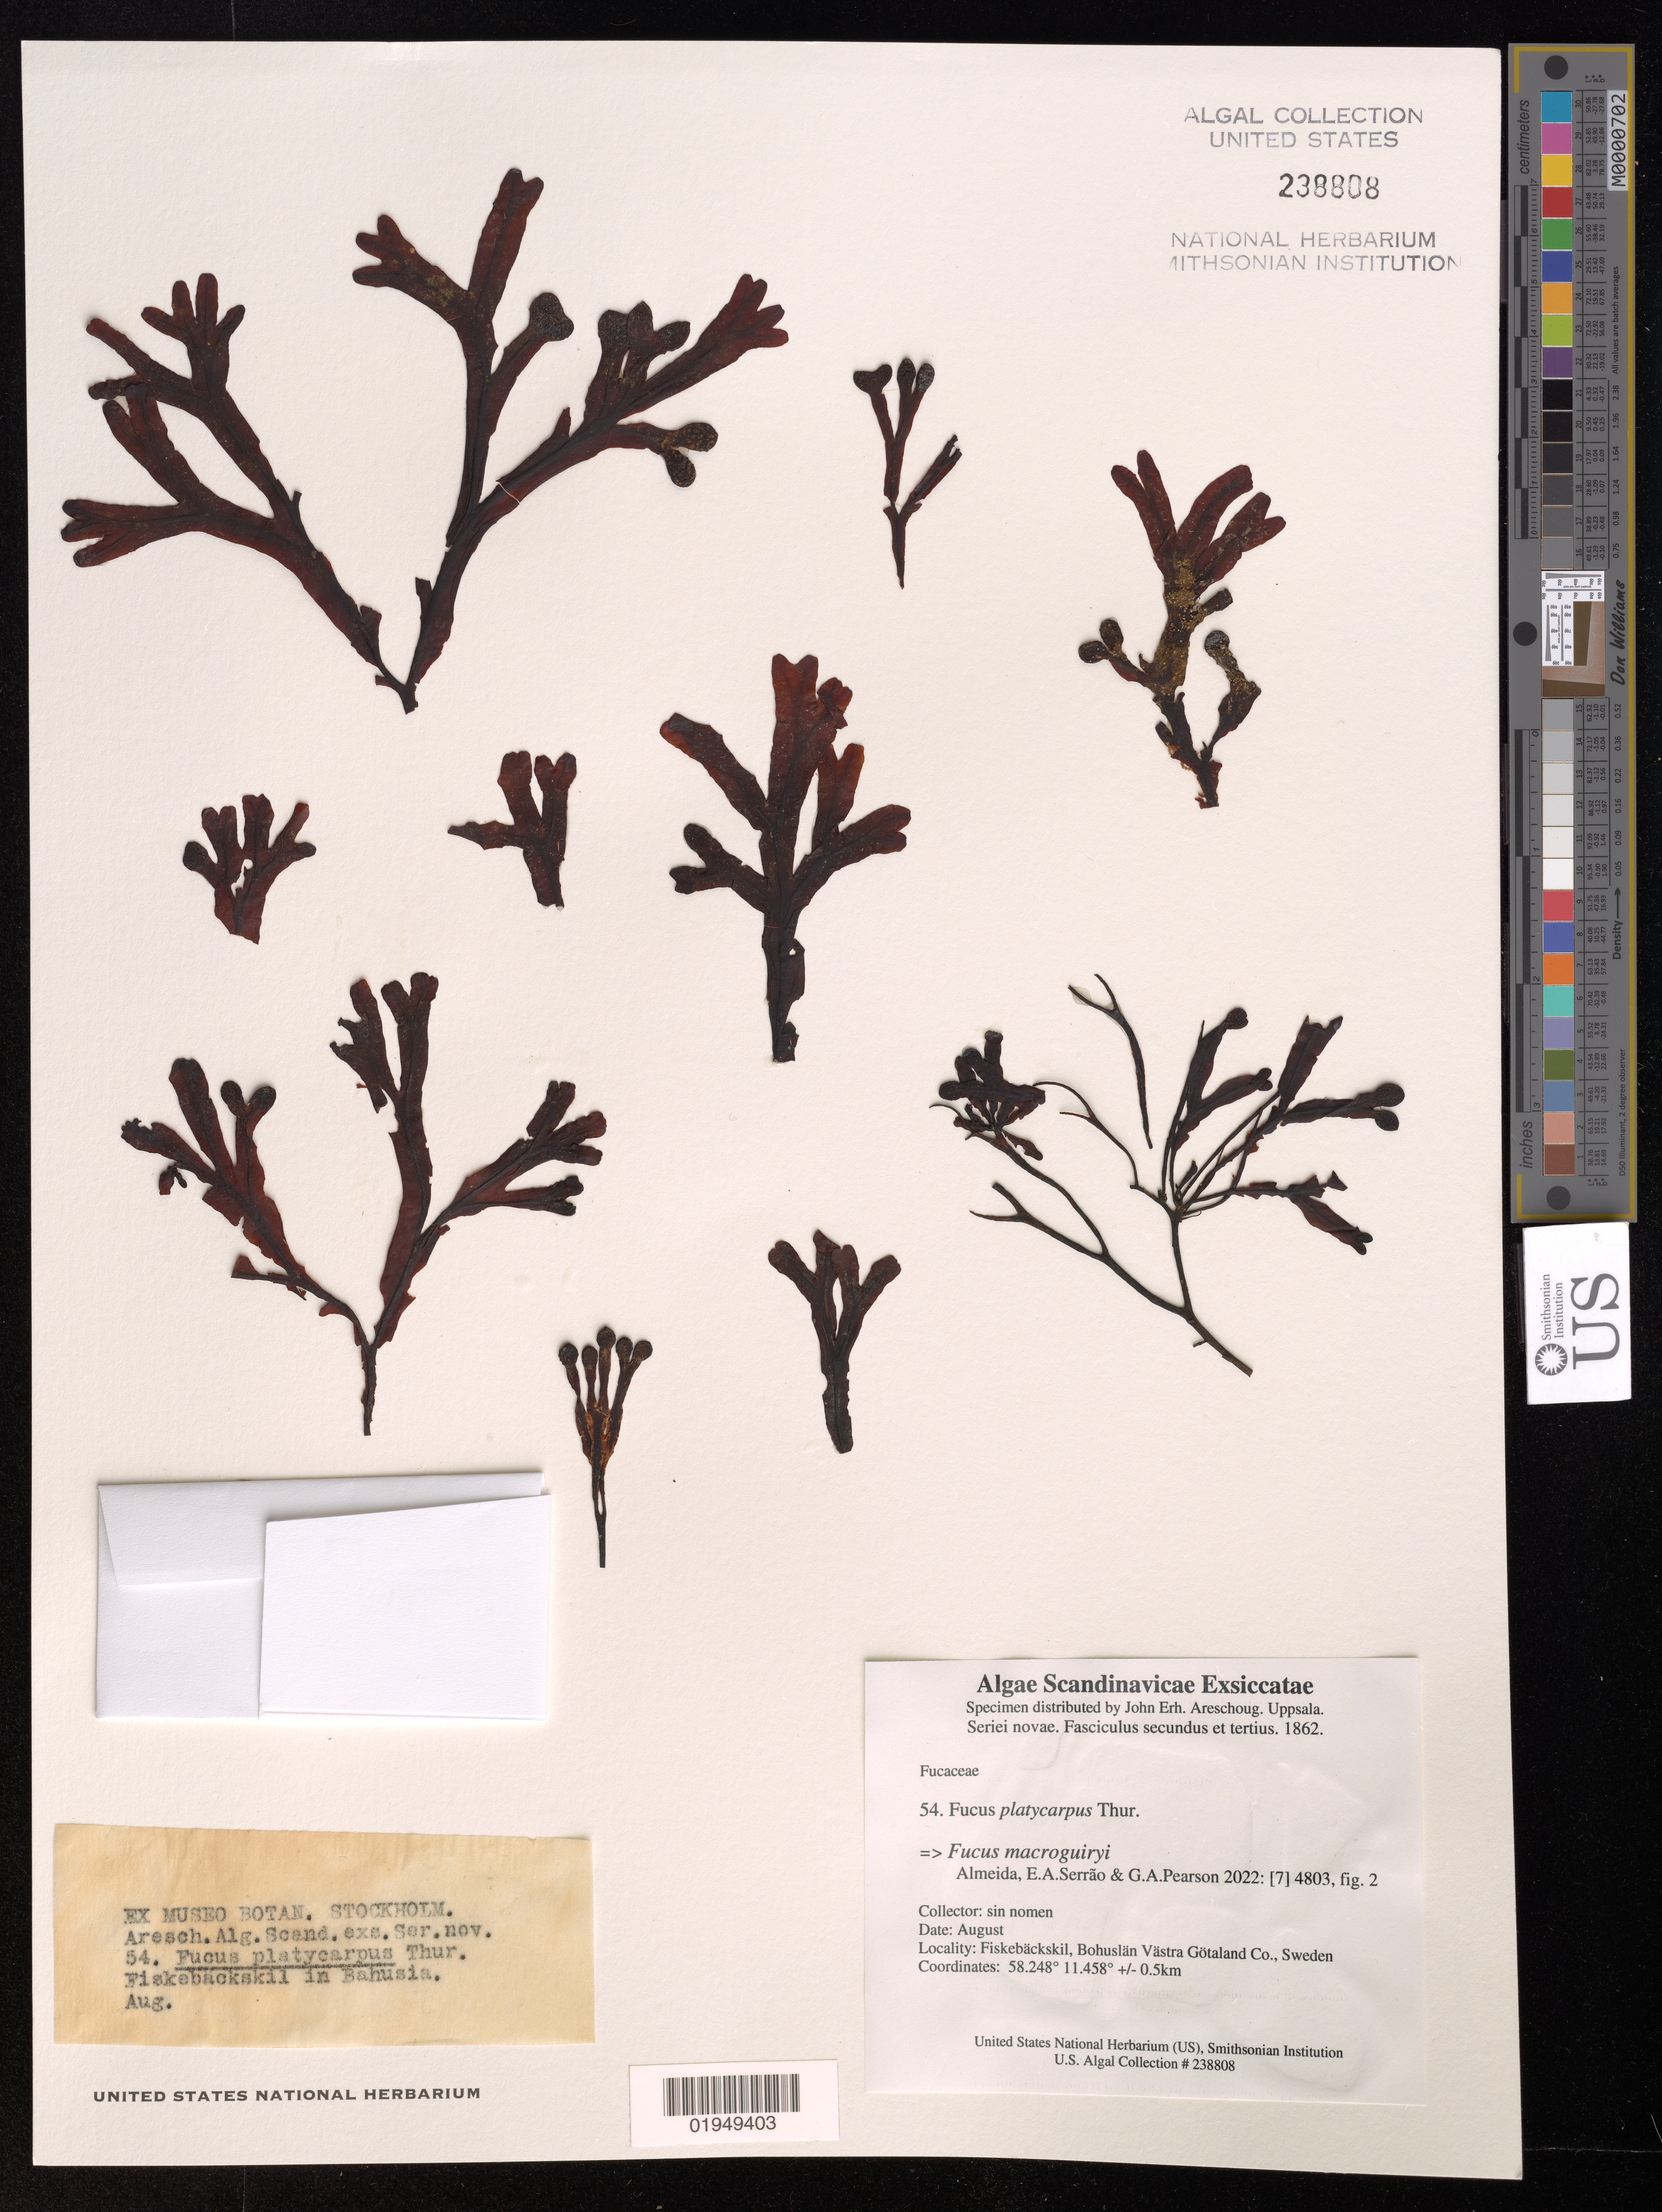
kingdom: Chromista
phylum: Ochrophyta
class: Phaeophyceae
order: Fucales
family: Fucaceae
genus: Fucus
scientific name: Fucus macroguiryi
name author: Almeida et al.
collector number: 54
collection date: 1862-08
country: Sweden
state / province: Västra Götaland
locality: Fiskebackskil, Bouslan Vastra Gotaland Co, Sweden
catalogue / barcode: US 238808